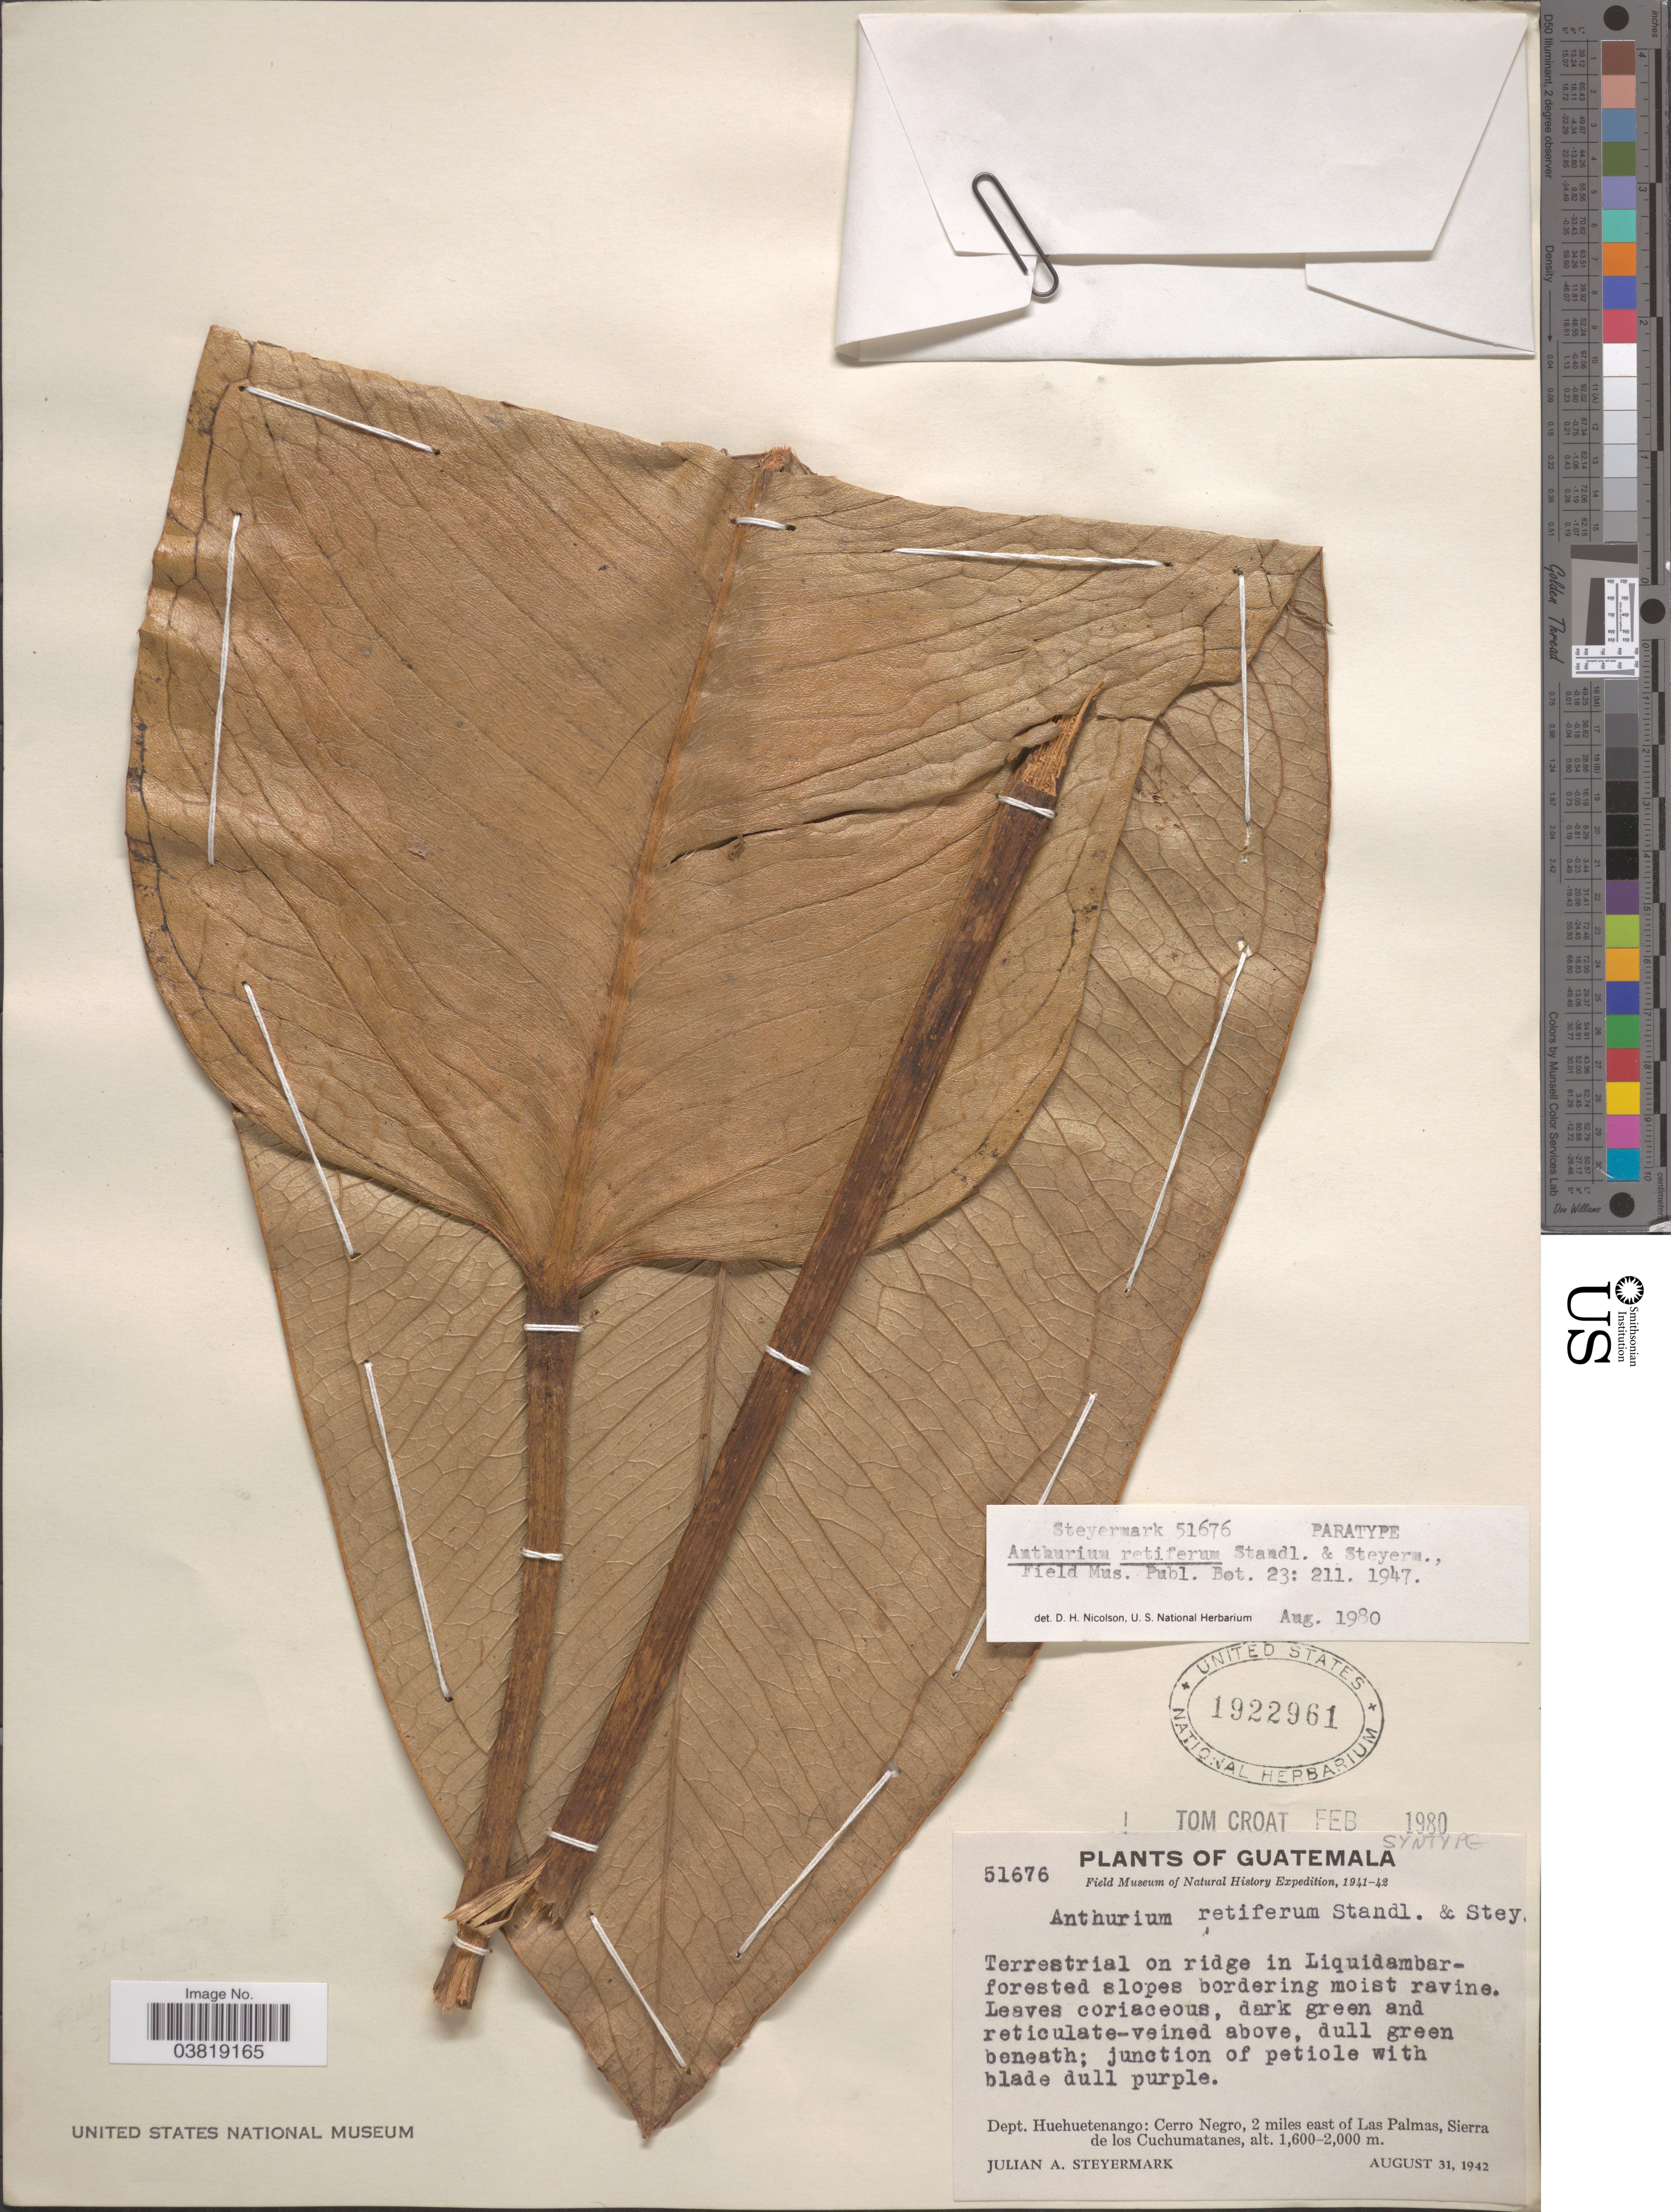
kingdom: Plantae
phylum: Tracheophyta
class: Liliopsida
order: Alismatales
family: Araceae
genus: Anthurium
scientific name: Anthurium retiferum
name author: Standl. & Steyerm.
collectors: J. Steyermark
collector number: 51676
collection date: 1942-08-31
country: Guatemala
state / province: Huehuetenango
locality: On ridge in Liquidambar-forested slopes bordering moist ravine. Dept. Huehuetenango: Cerro Negro, 2 miles east of Las Palmas, Sierra de los Cuchumatanes.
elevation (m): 1600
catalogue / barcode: US 1922961